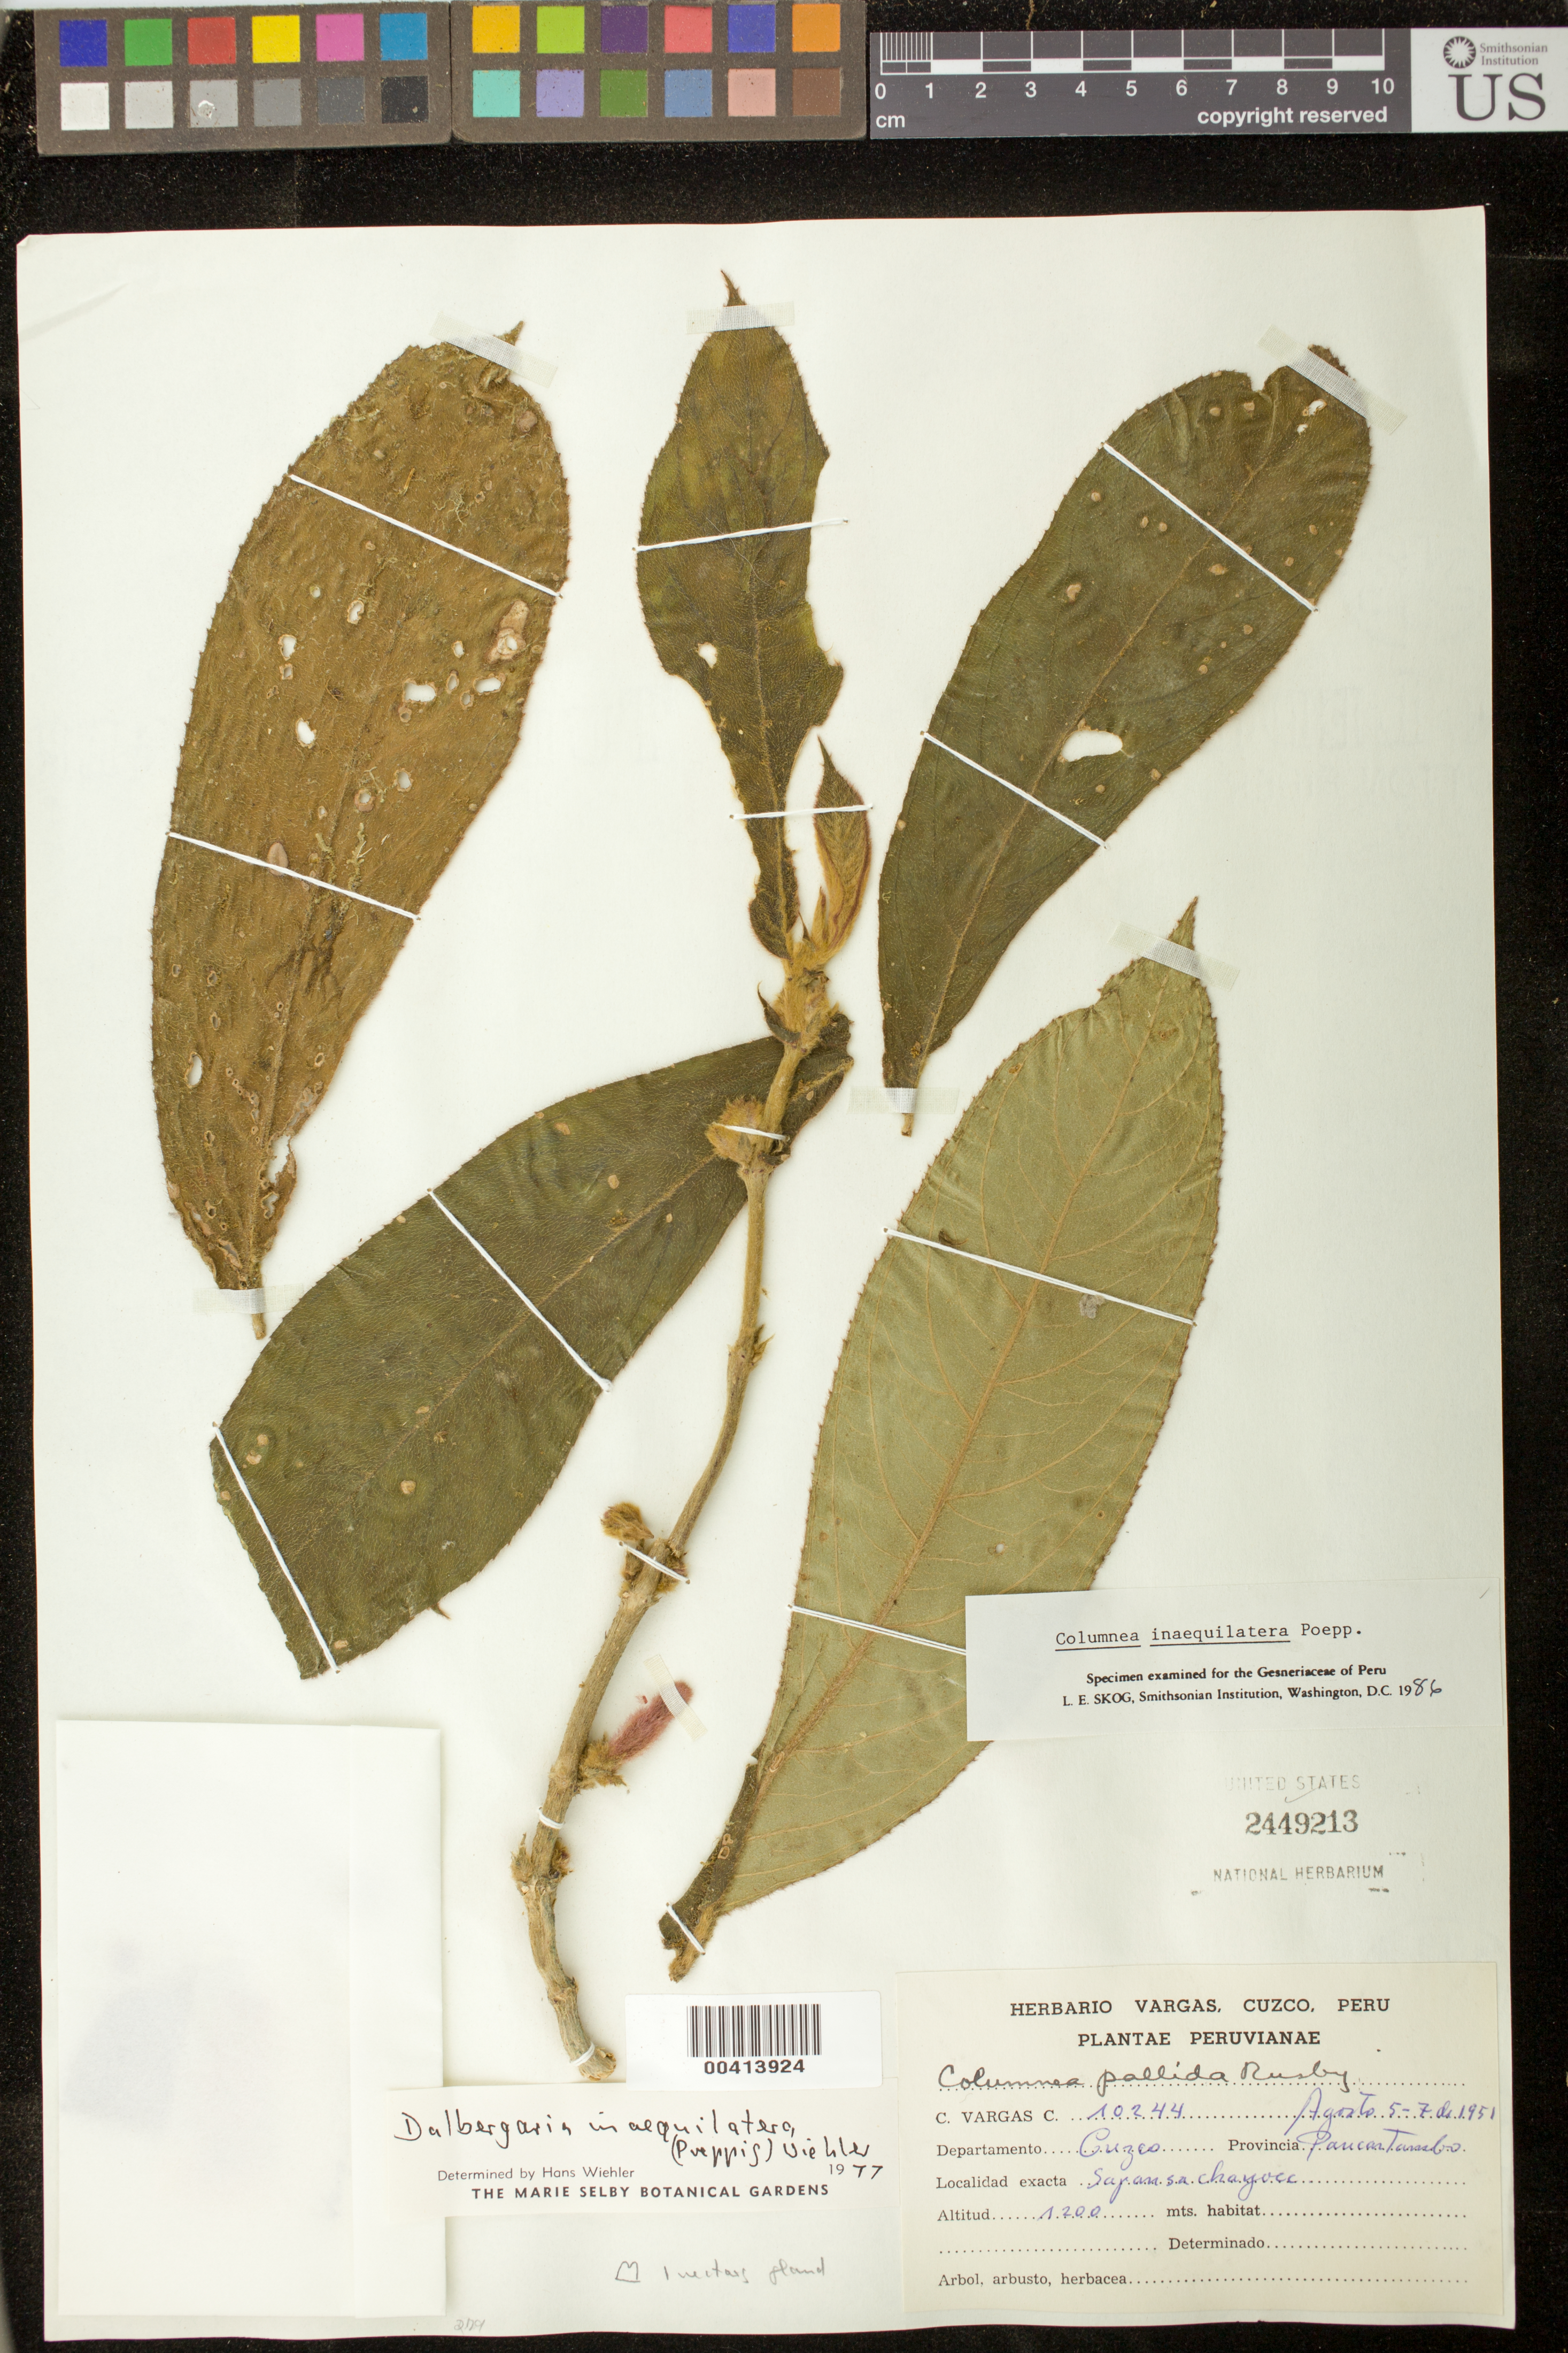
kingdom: Plantae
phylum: Tracheophyta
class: Magnoliopsida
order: Lamiales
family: Gesneriaceae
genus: Columnea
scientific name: Columnea inaequilatera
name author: Poepp.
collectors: C. Vargas C.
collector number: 10244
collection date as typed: Aug 1951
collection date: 1951-08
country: Peru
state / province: Cusco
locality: Pancar Tambo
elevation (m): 1200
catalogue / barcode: US 2449213